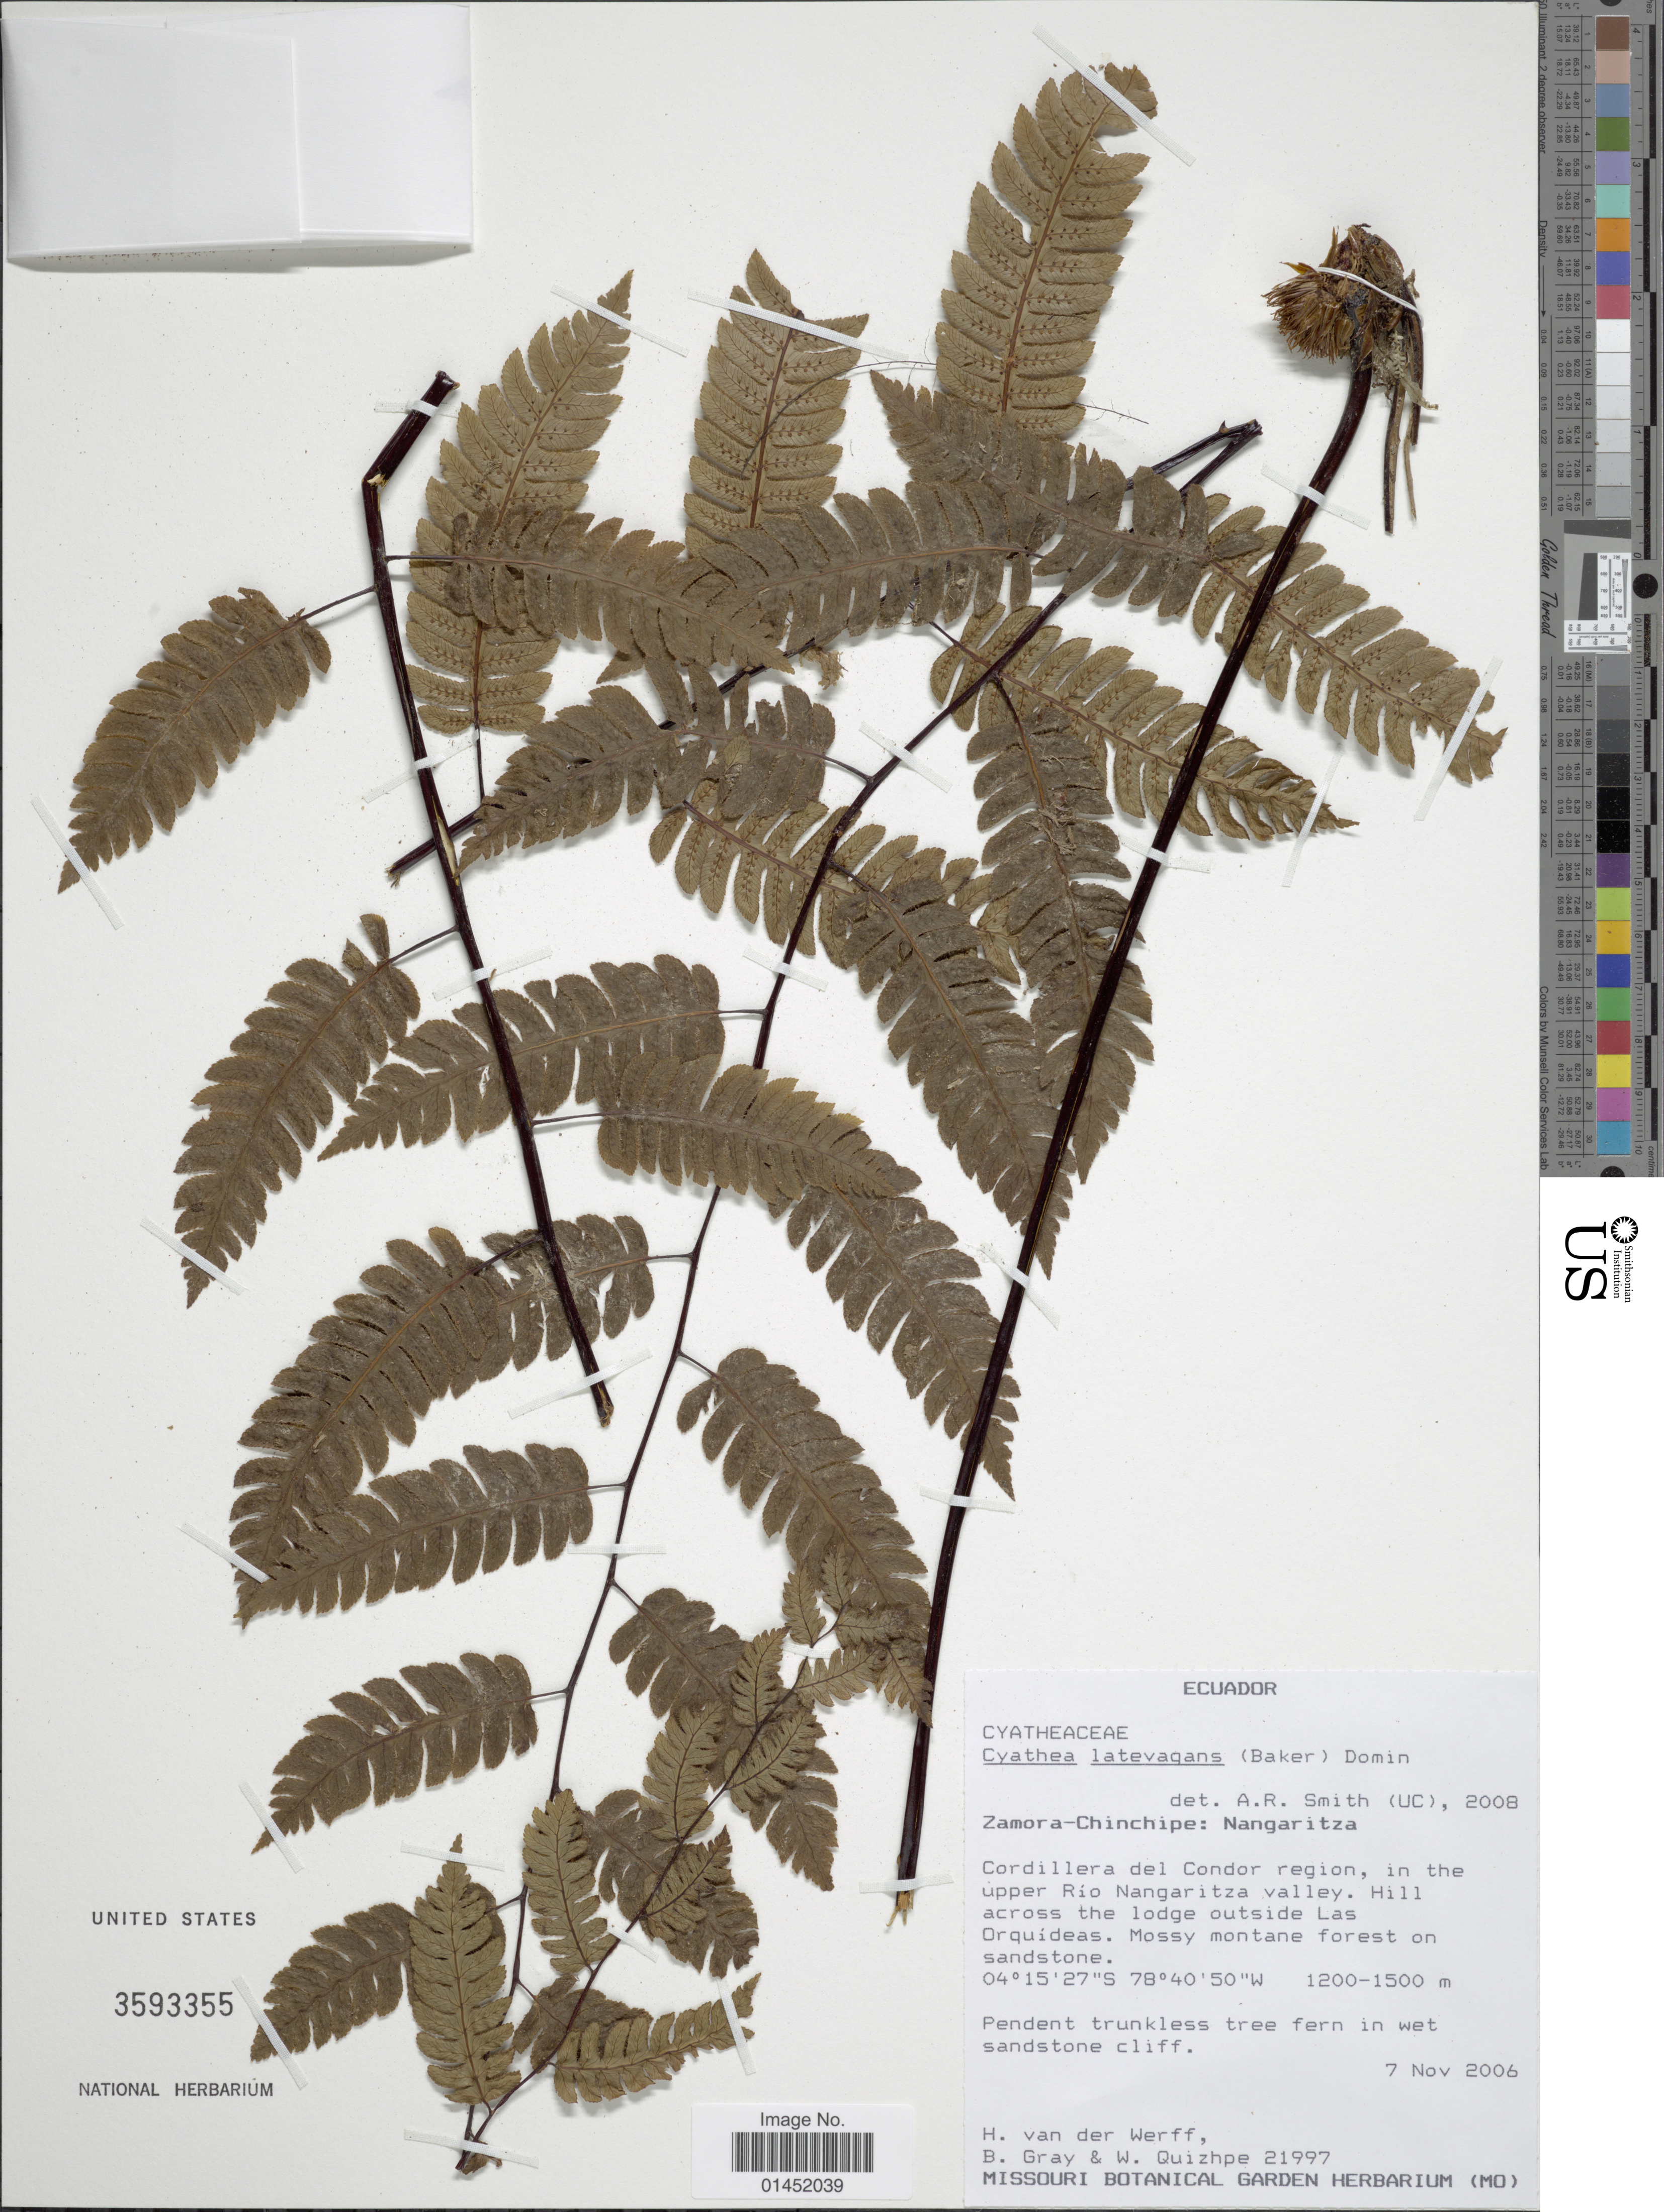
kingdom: Plantae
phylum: Tracheophyta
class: Polypodiopsida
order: Cyatheales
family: Cyatheaceae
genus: Cyathea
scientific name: Cyathea latevagans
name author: (Baker) Domin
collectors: H. van der Werff, B. Gray & W. Quizhpe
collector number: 21997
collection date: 2006-11-07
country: Ecuador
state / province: Zamora-Chinchipe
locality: Nangaritza, Cordillera del Condor region, in the upper Rio Nangaritza valley. Hill across the lodge outside Las Qrquideas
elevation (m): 1200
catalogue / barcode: US 3593355